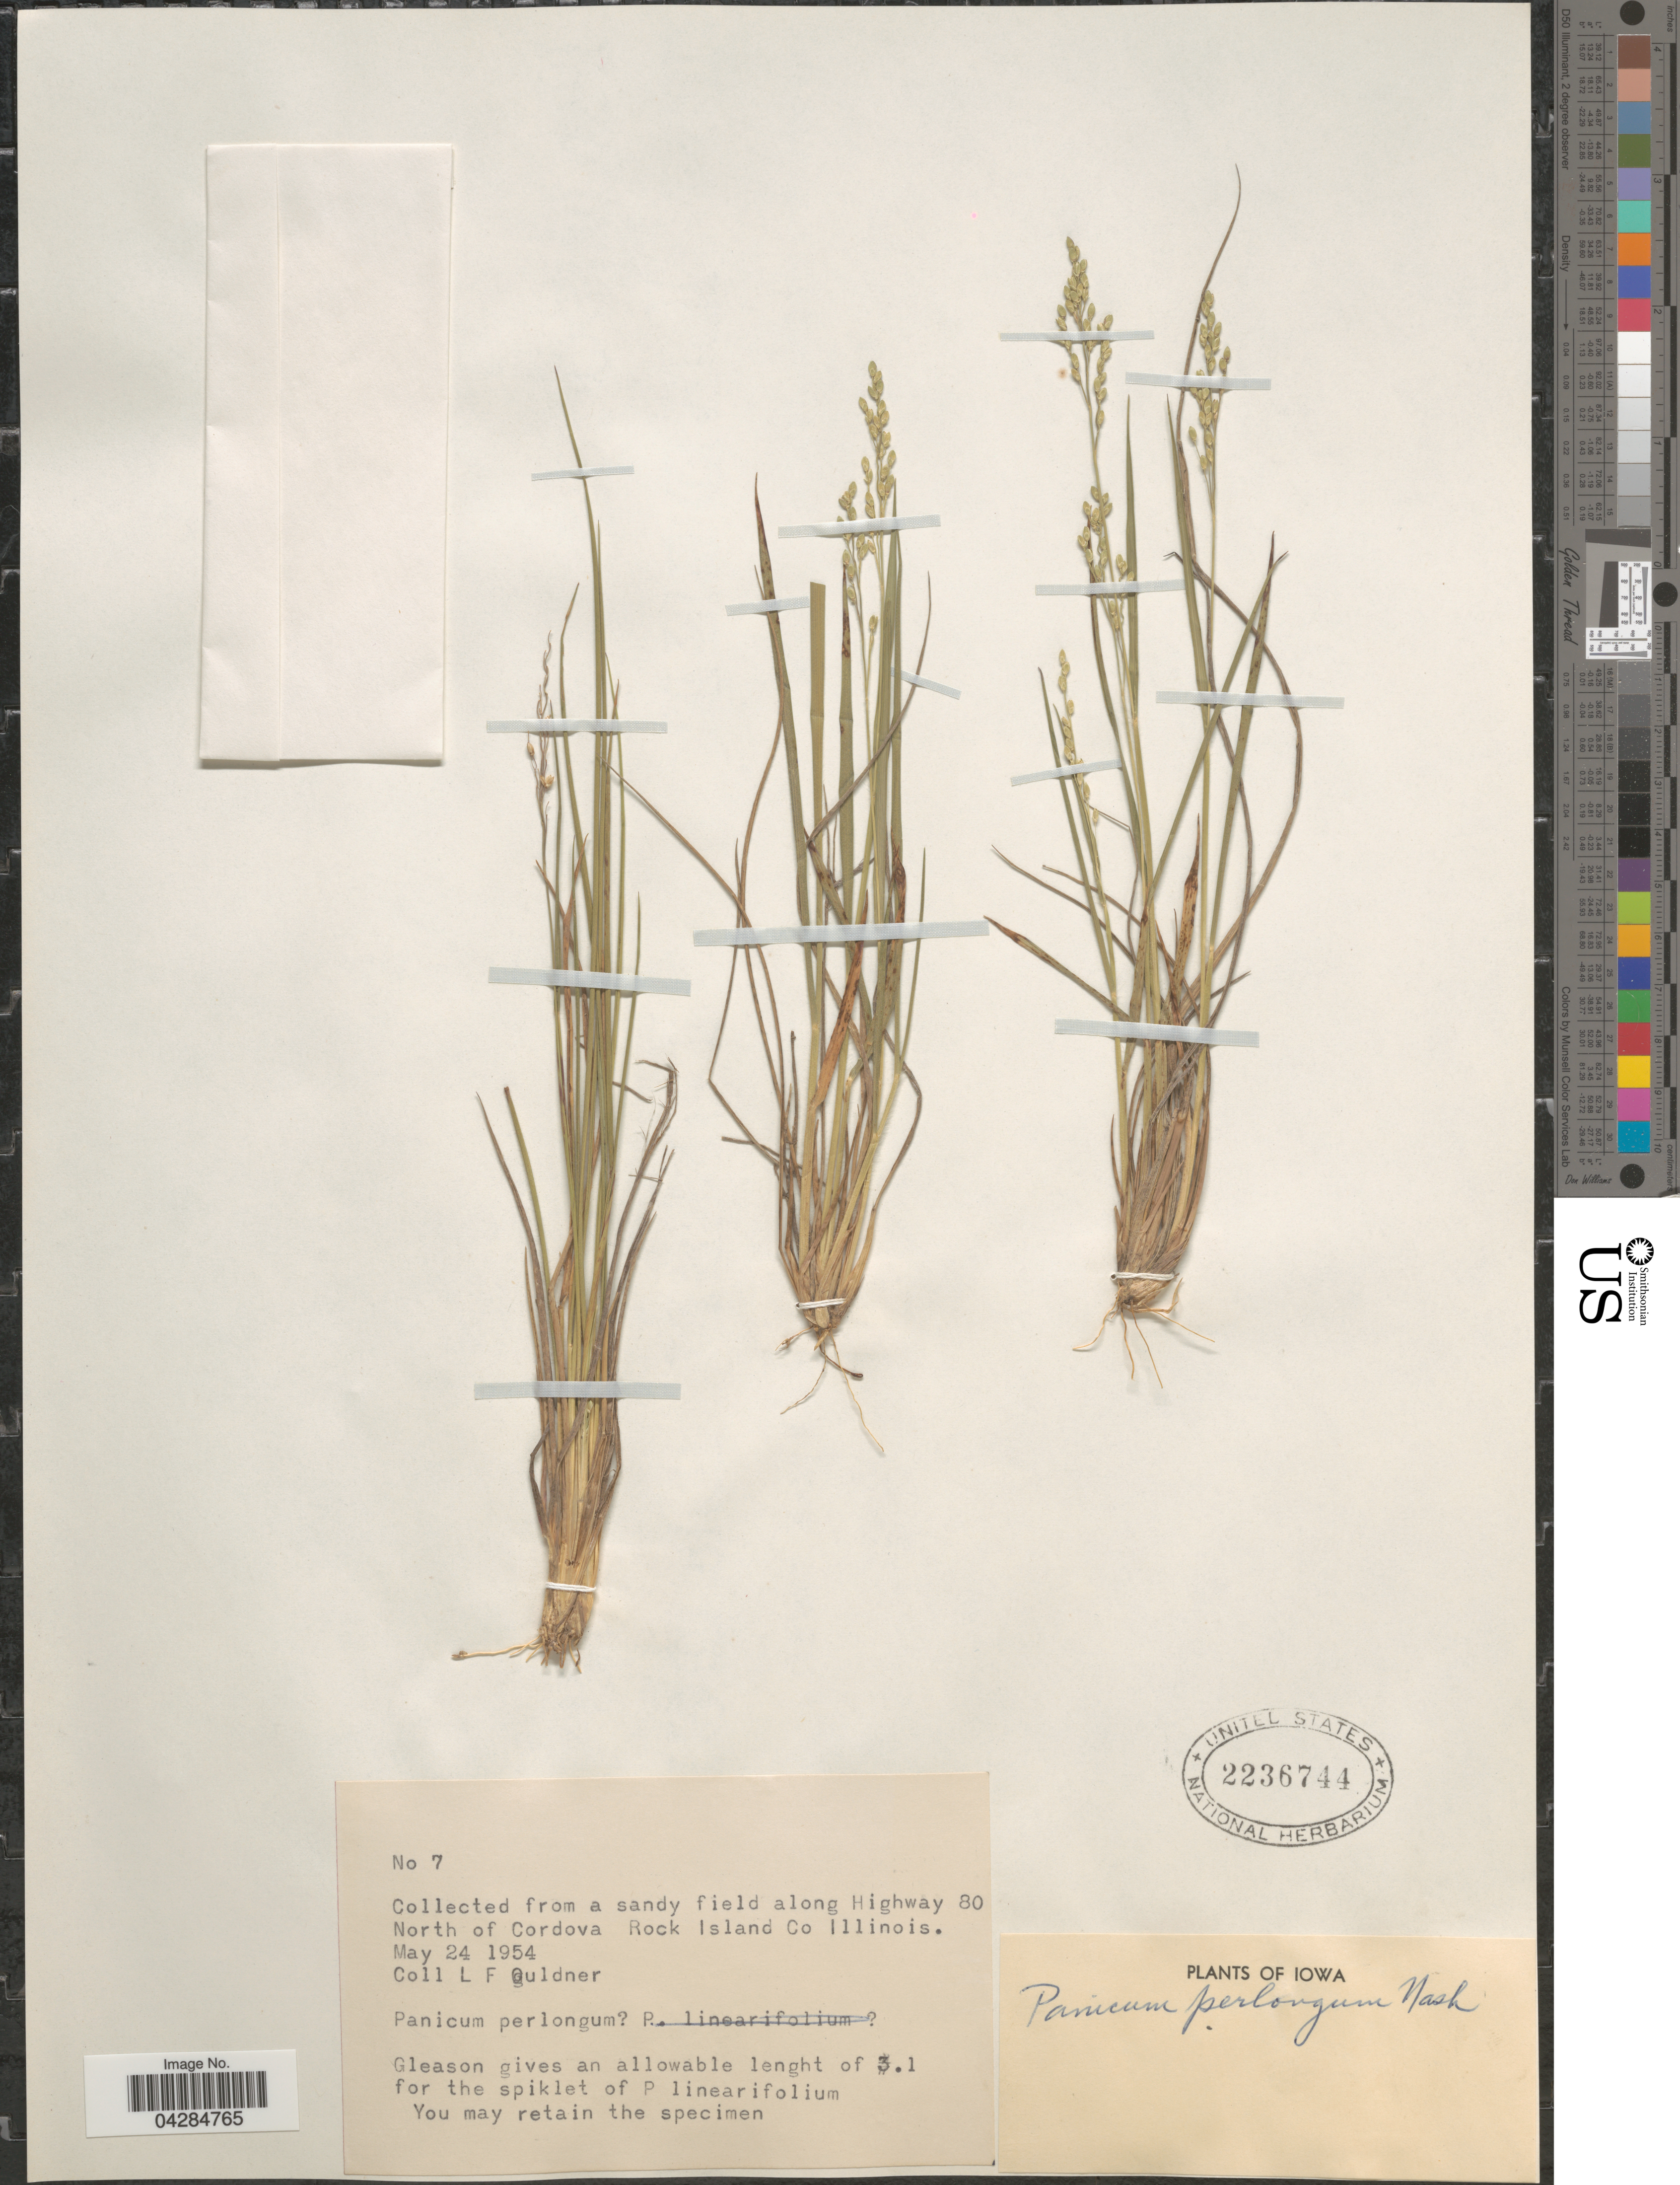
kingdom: Plantae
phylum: Tracheophyta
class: Liliopsida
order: Poales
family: Poaceae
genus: Dichanthelium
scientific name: Dichanthelium perlongum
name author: (Nash) Freckmann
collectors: L. Guldner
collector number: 7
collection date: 1954-05-24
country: United States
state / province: Illinois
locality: From a sandy field along Highway 80 North of Cordova Rock Island Co.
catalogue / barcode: US 2236744